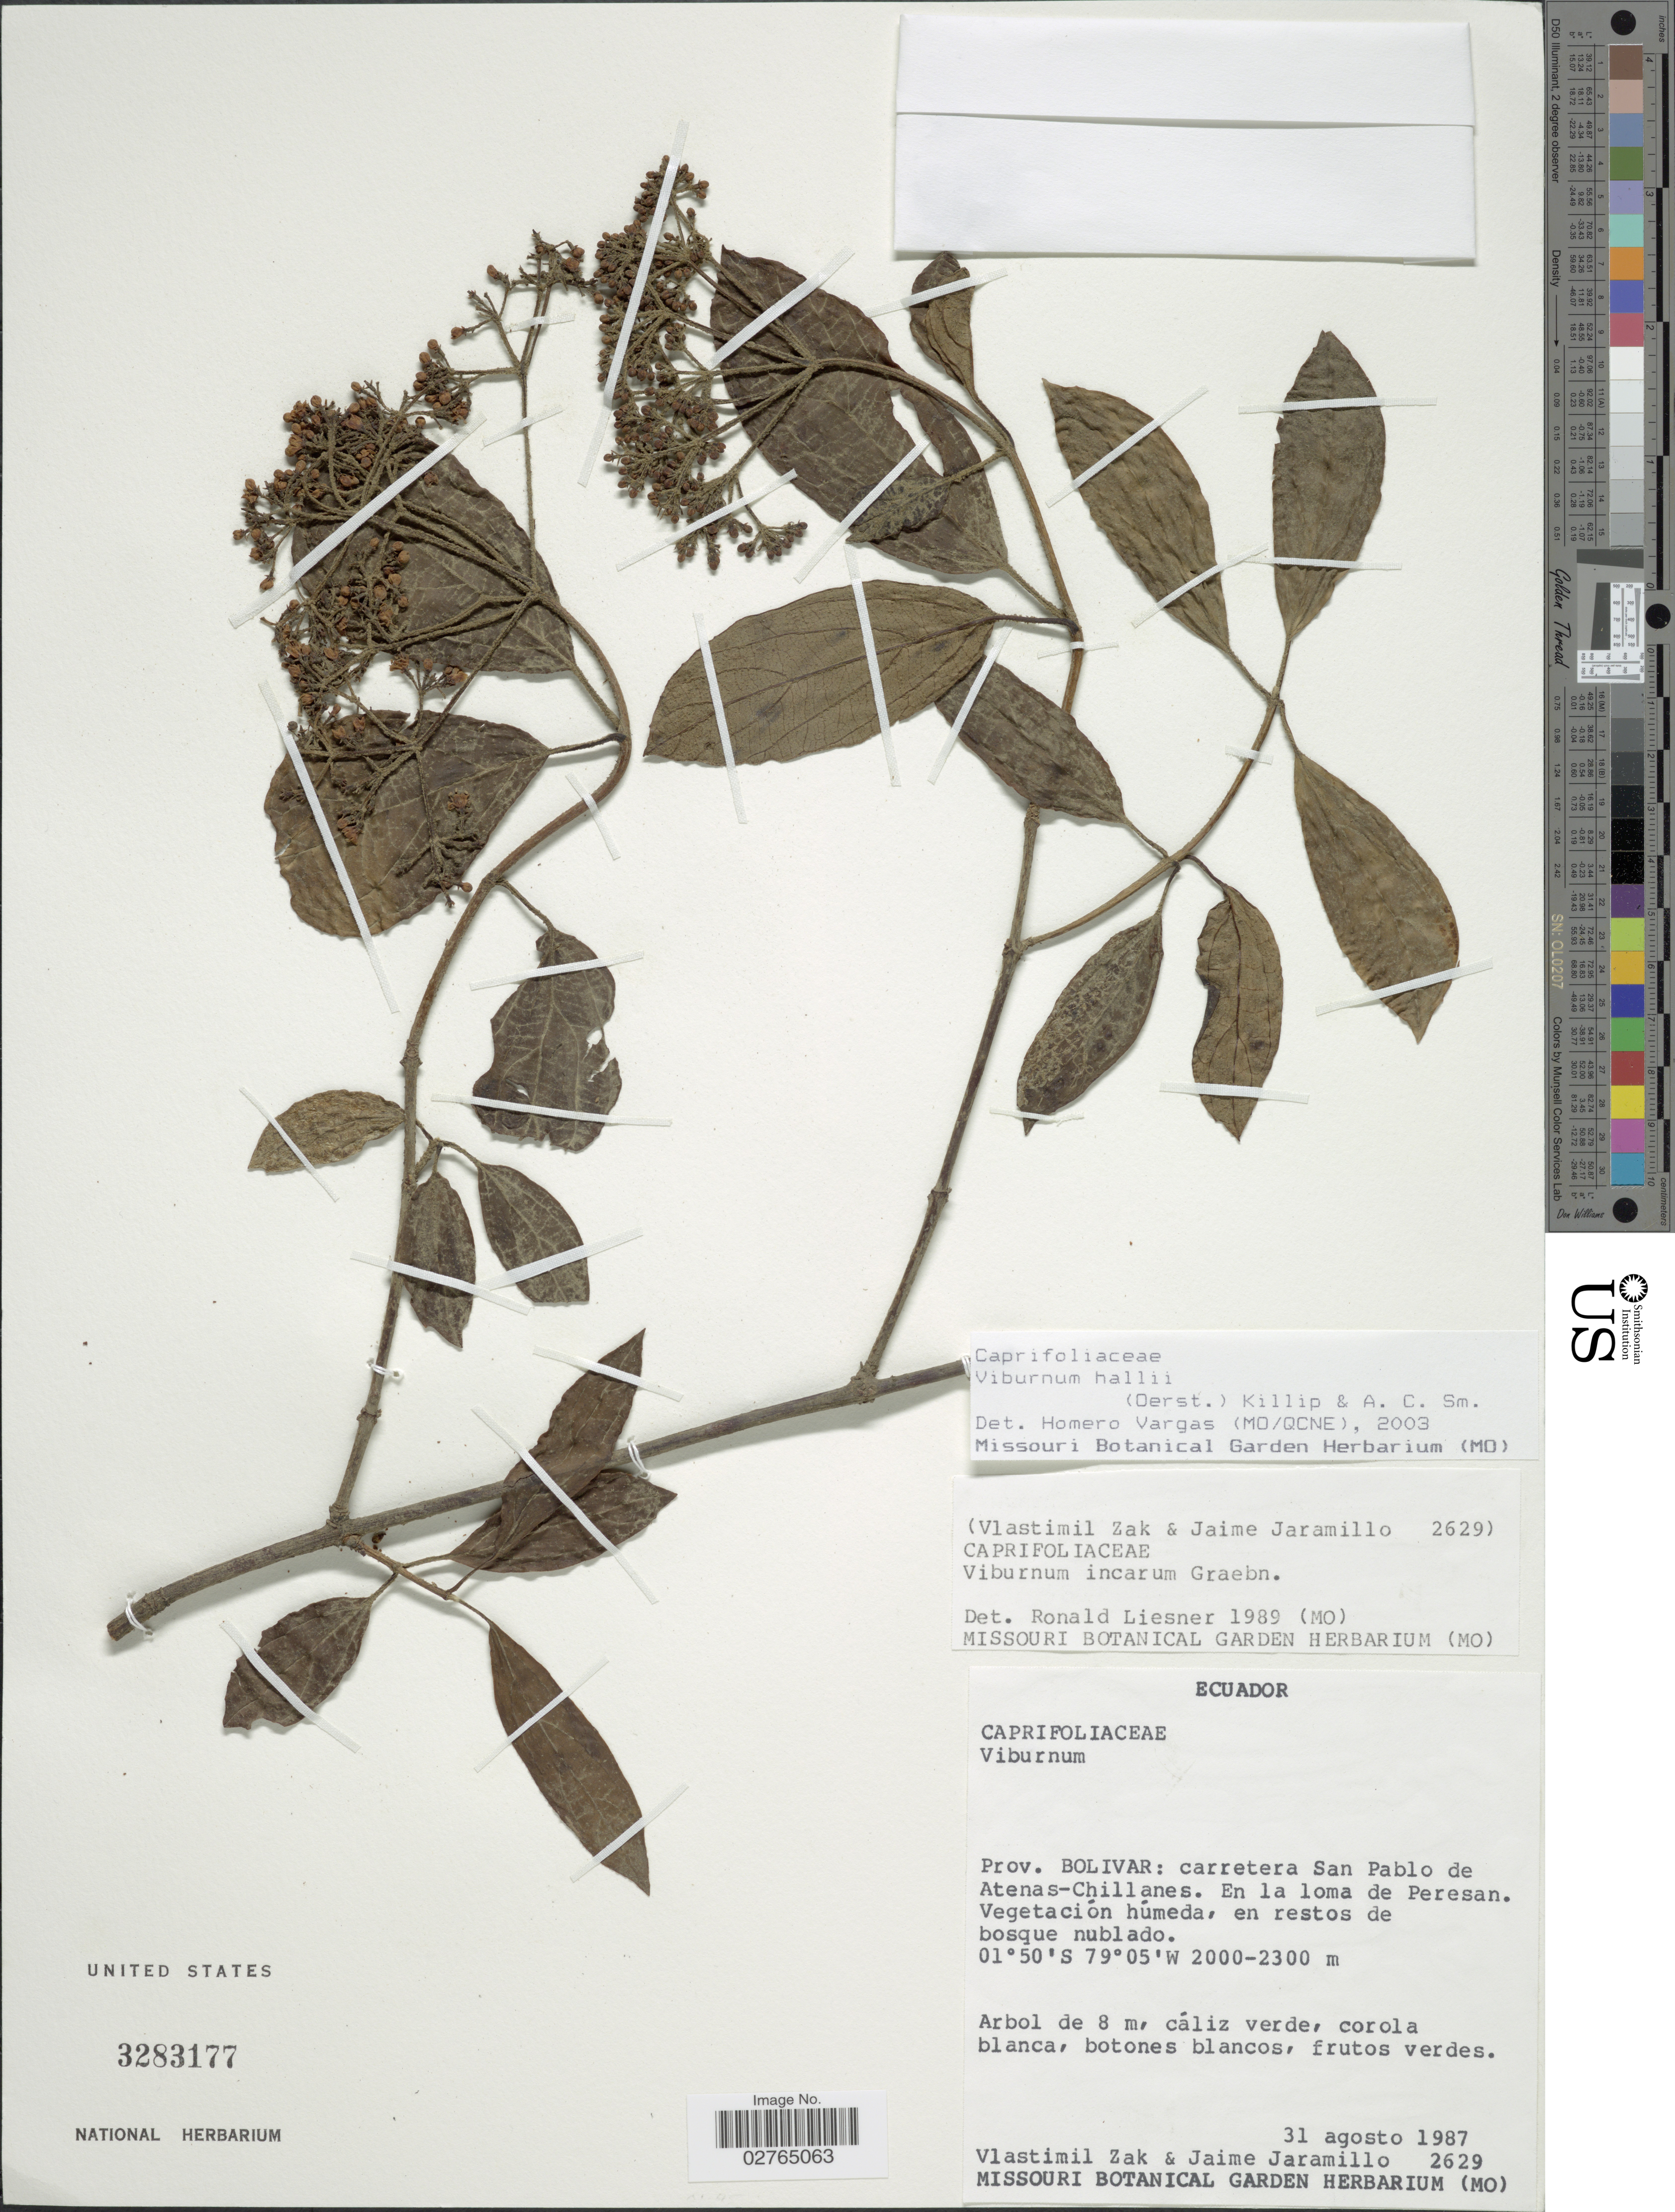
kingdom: Plantae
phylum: Tracheophyta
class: Magnoliopsida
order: Dipsacales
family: Viburnaceae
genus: Viburnum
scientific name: Viburnum hallii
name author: (Oerst.) Killip & A.C. Sm.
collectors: V. Zak & J. Jaramillo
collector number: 2629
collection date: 1987-08-31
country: Ecuador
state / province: Bolívar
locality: Carretera San Pablo de Atenas-Chillanes. En la loma de Peresan.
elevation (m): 2000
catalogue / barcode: US 3283177